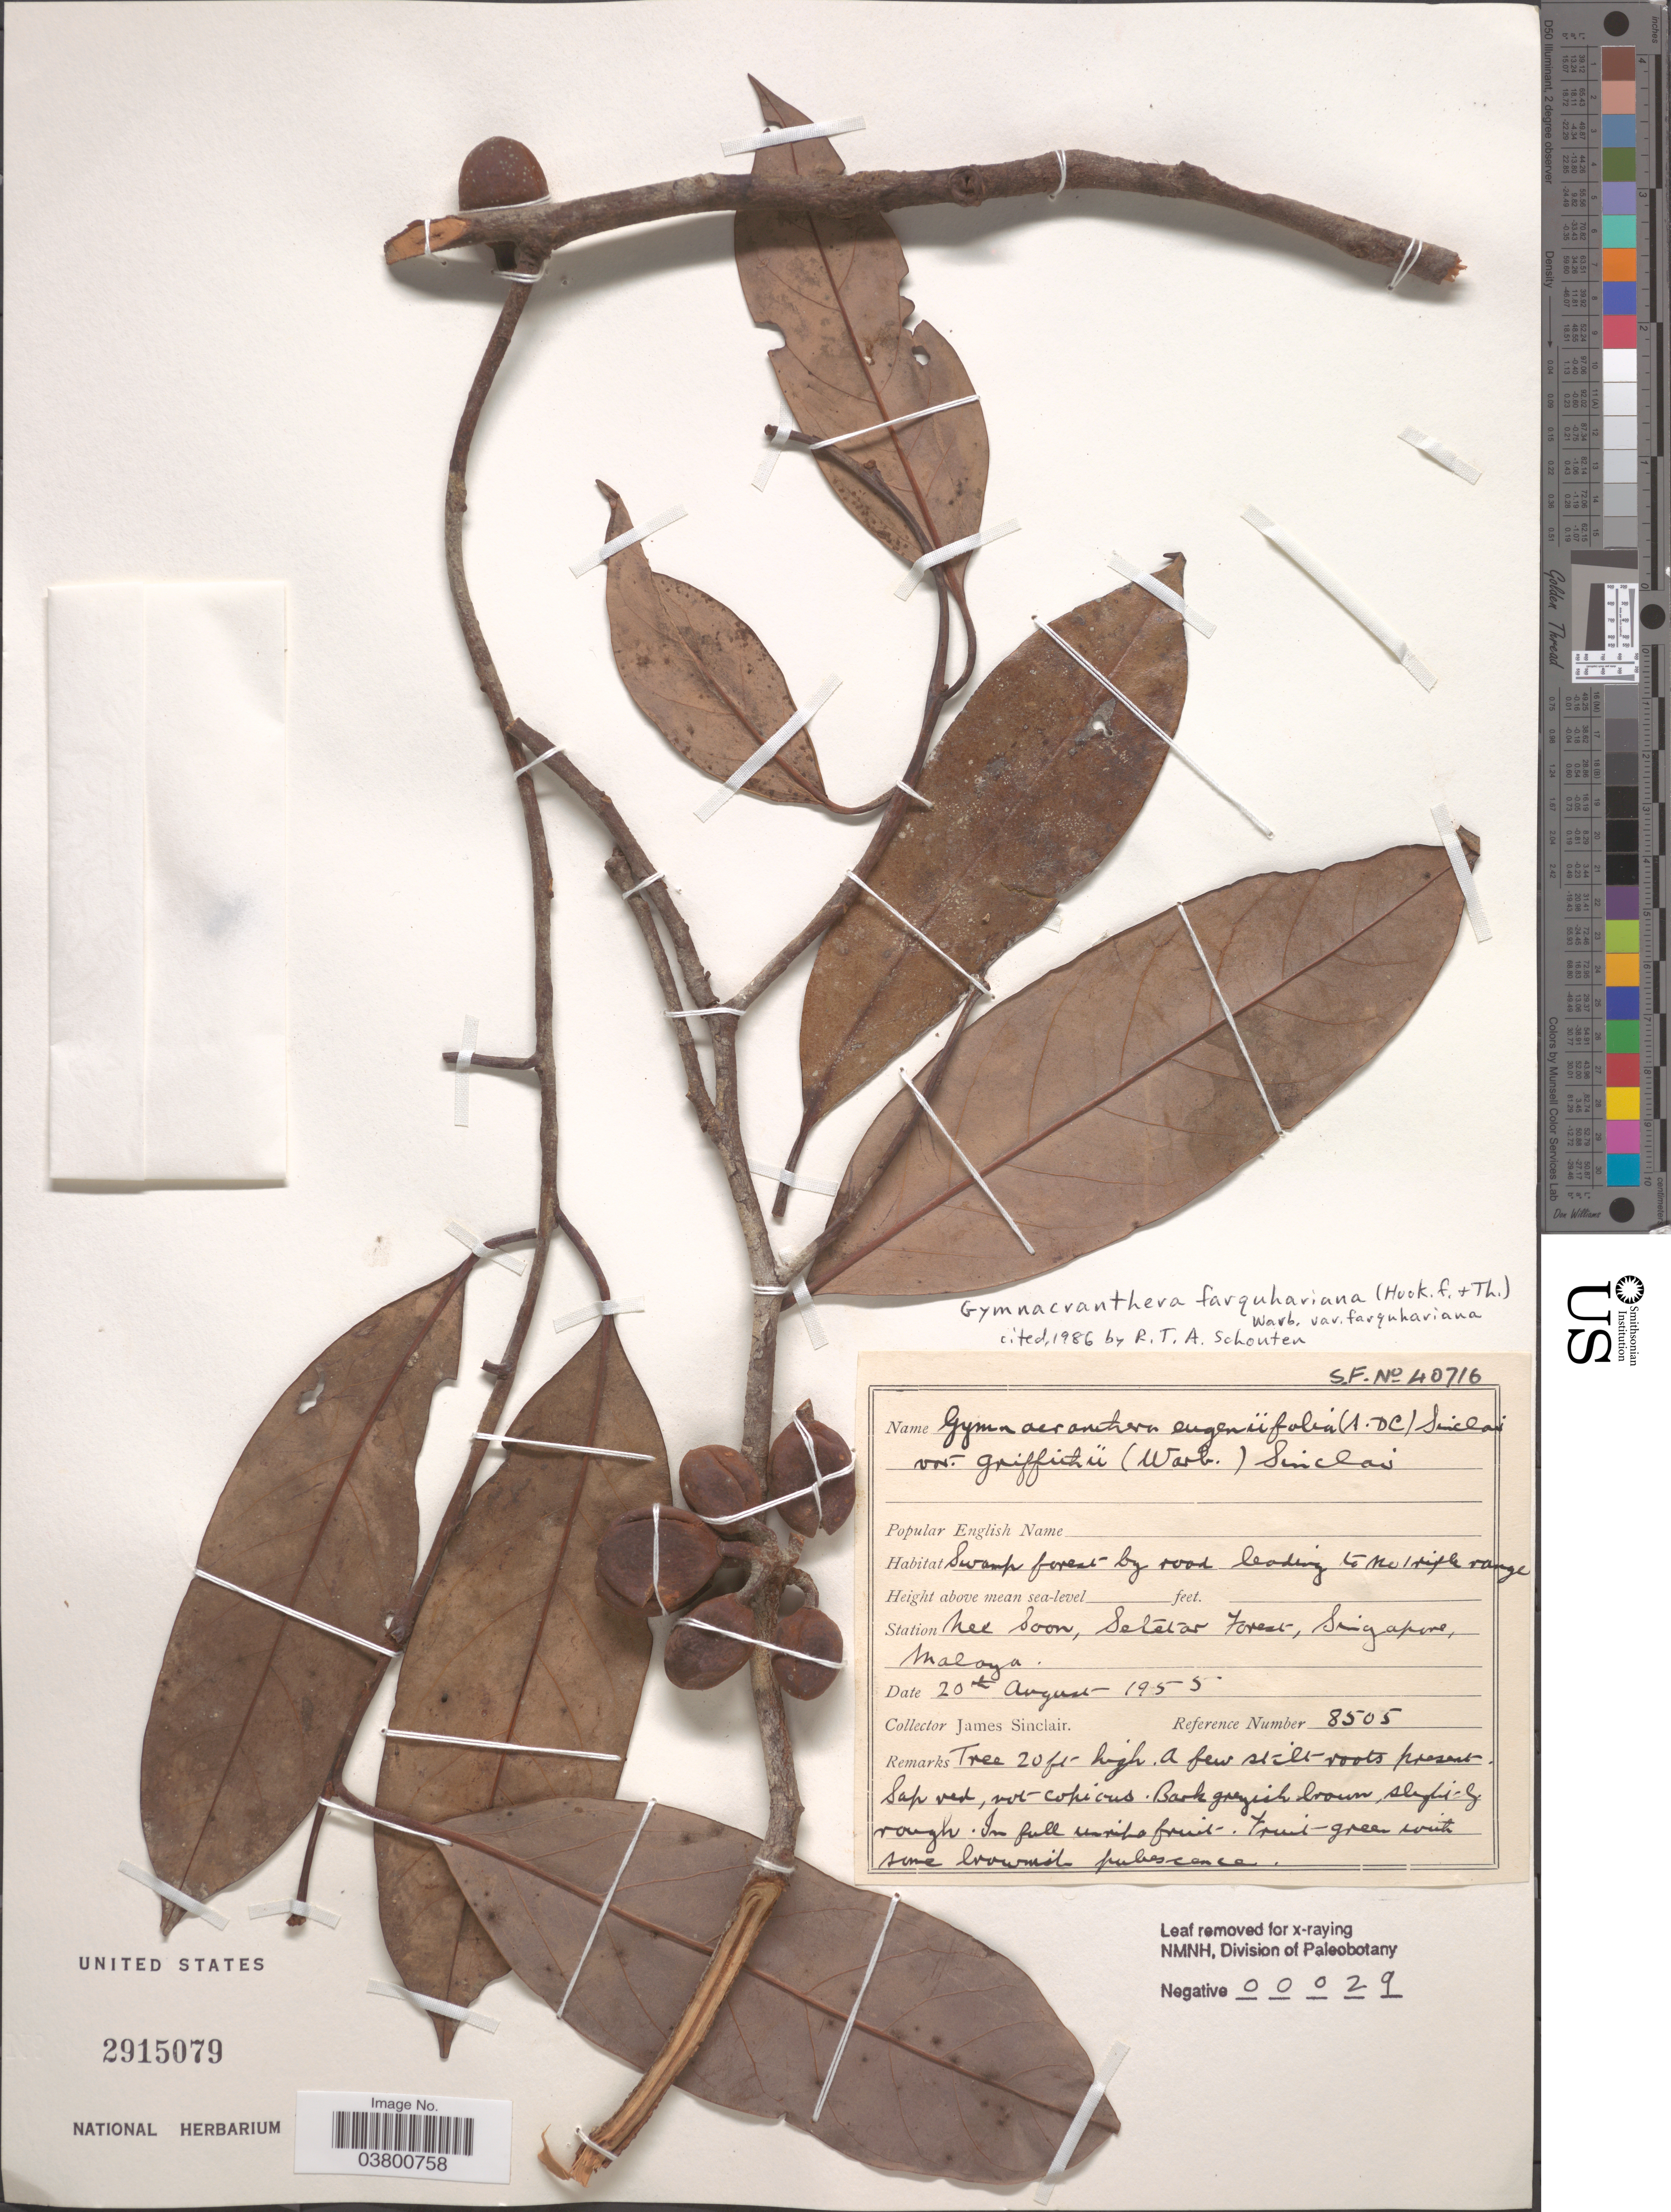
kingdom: Plantae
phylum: Tracheophyta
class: Magnoliopsida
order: Magnoliales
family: Myristicaceae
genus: Gymnacranthera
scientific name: Gymnacranthera farquhariana var. farquhariana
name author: (Wall. ex Hook. f. & Thomson) Warb.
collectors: J. Sinclair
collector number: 8505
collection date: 1955-08-20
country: Singapore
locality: Swamp forest by road leading to no 1 ridge range. Station Nee Soon, Seletar Forest, Malaya.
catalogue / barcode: US 2915079